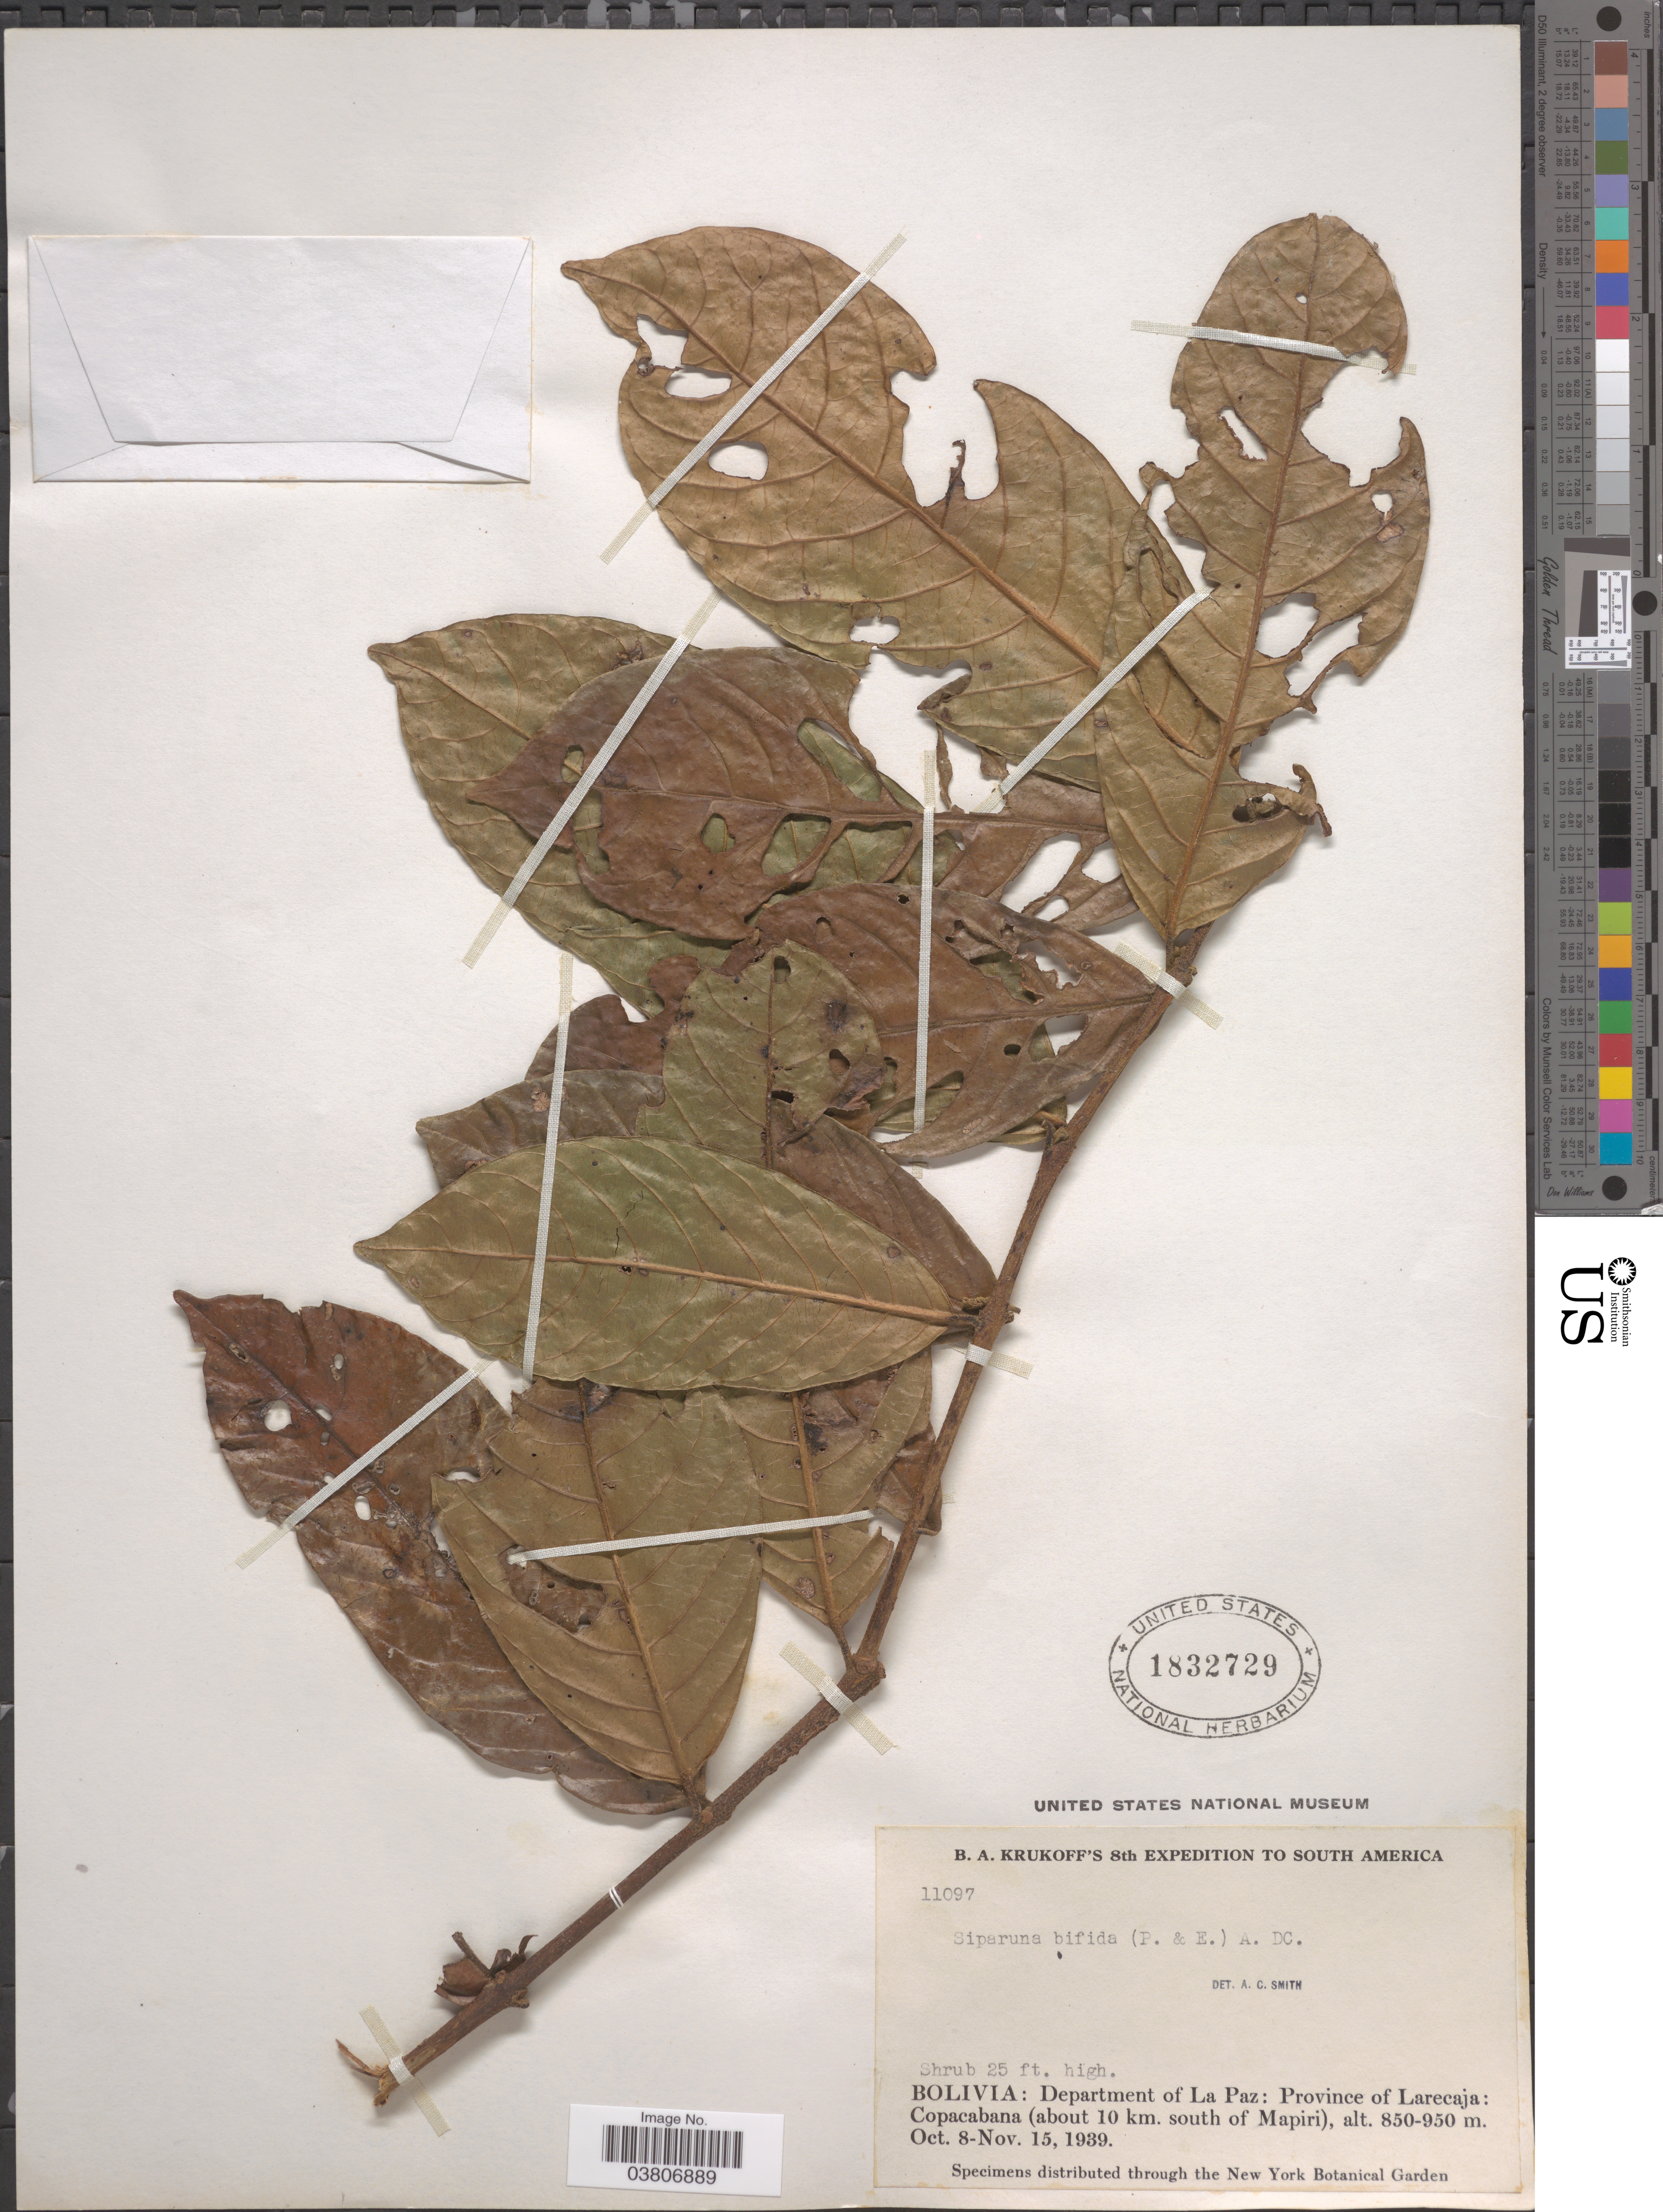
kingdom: Plantae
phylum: Tracheophyta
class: Magnoliopsida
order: Laurales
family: Siparunaceae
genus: Siparuna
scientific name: Siparuna bifida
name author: (Poepp. & Endl.) A. DC.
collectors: B. A. Krukoff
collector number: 11097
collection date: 1939-10-08/1939-11-15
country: Bolivia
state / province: La Paz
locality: Department of La Paz: Province of Larecaja: Copacabana (about 10 km. south of Mapiri).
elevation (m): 850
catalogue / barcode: US 1832729